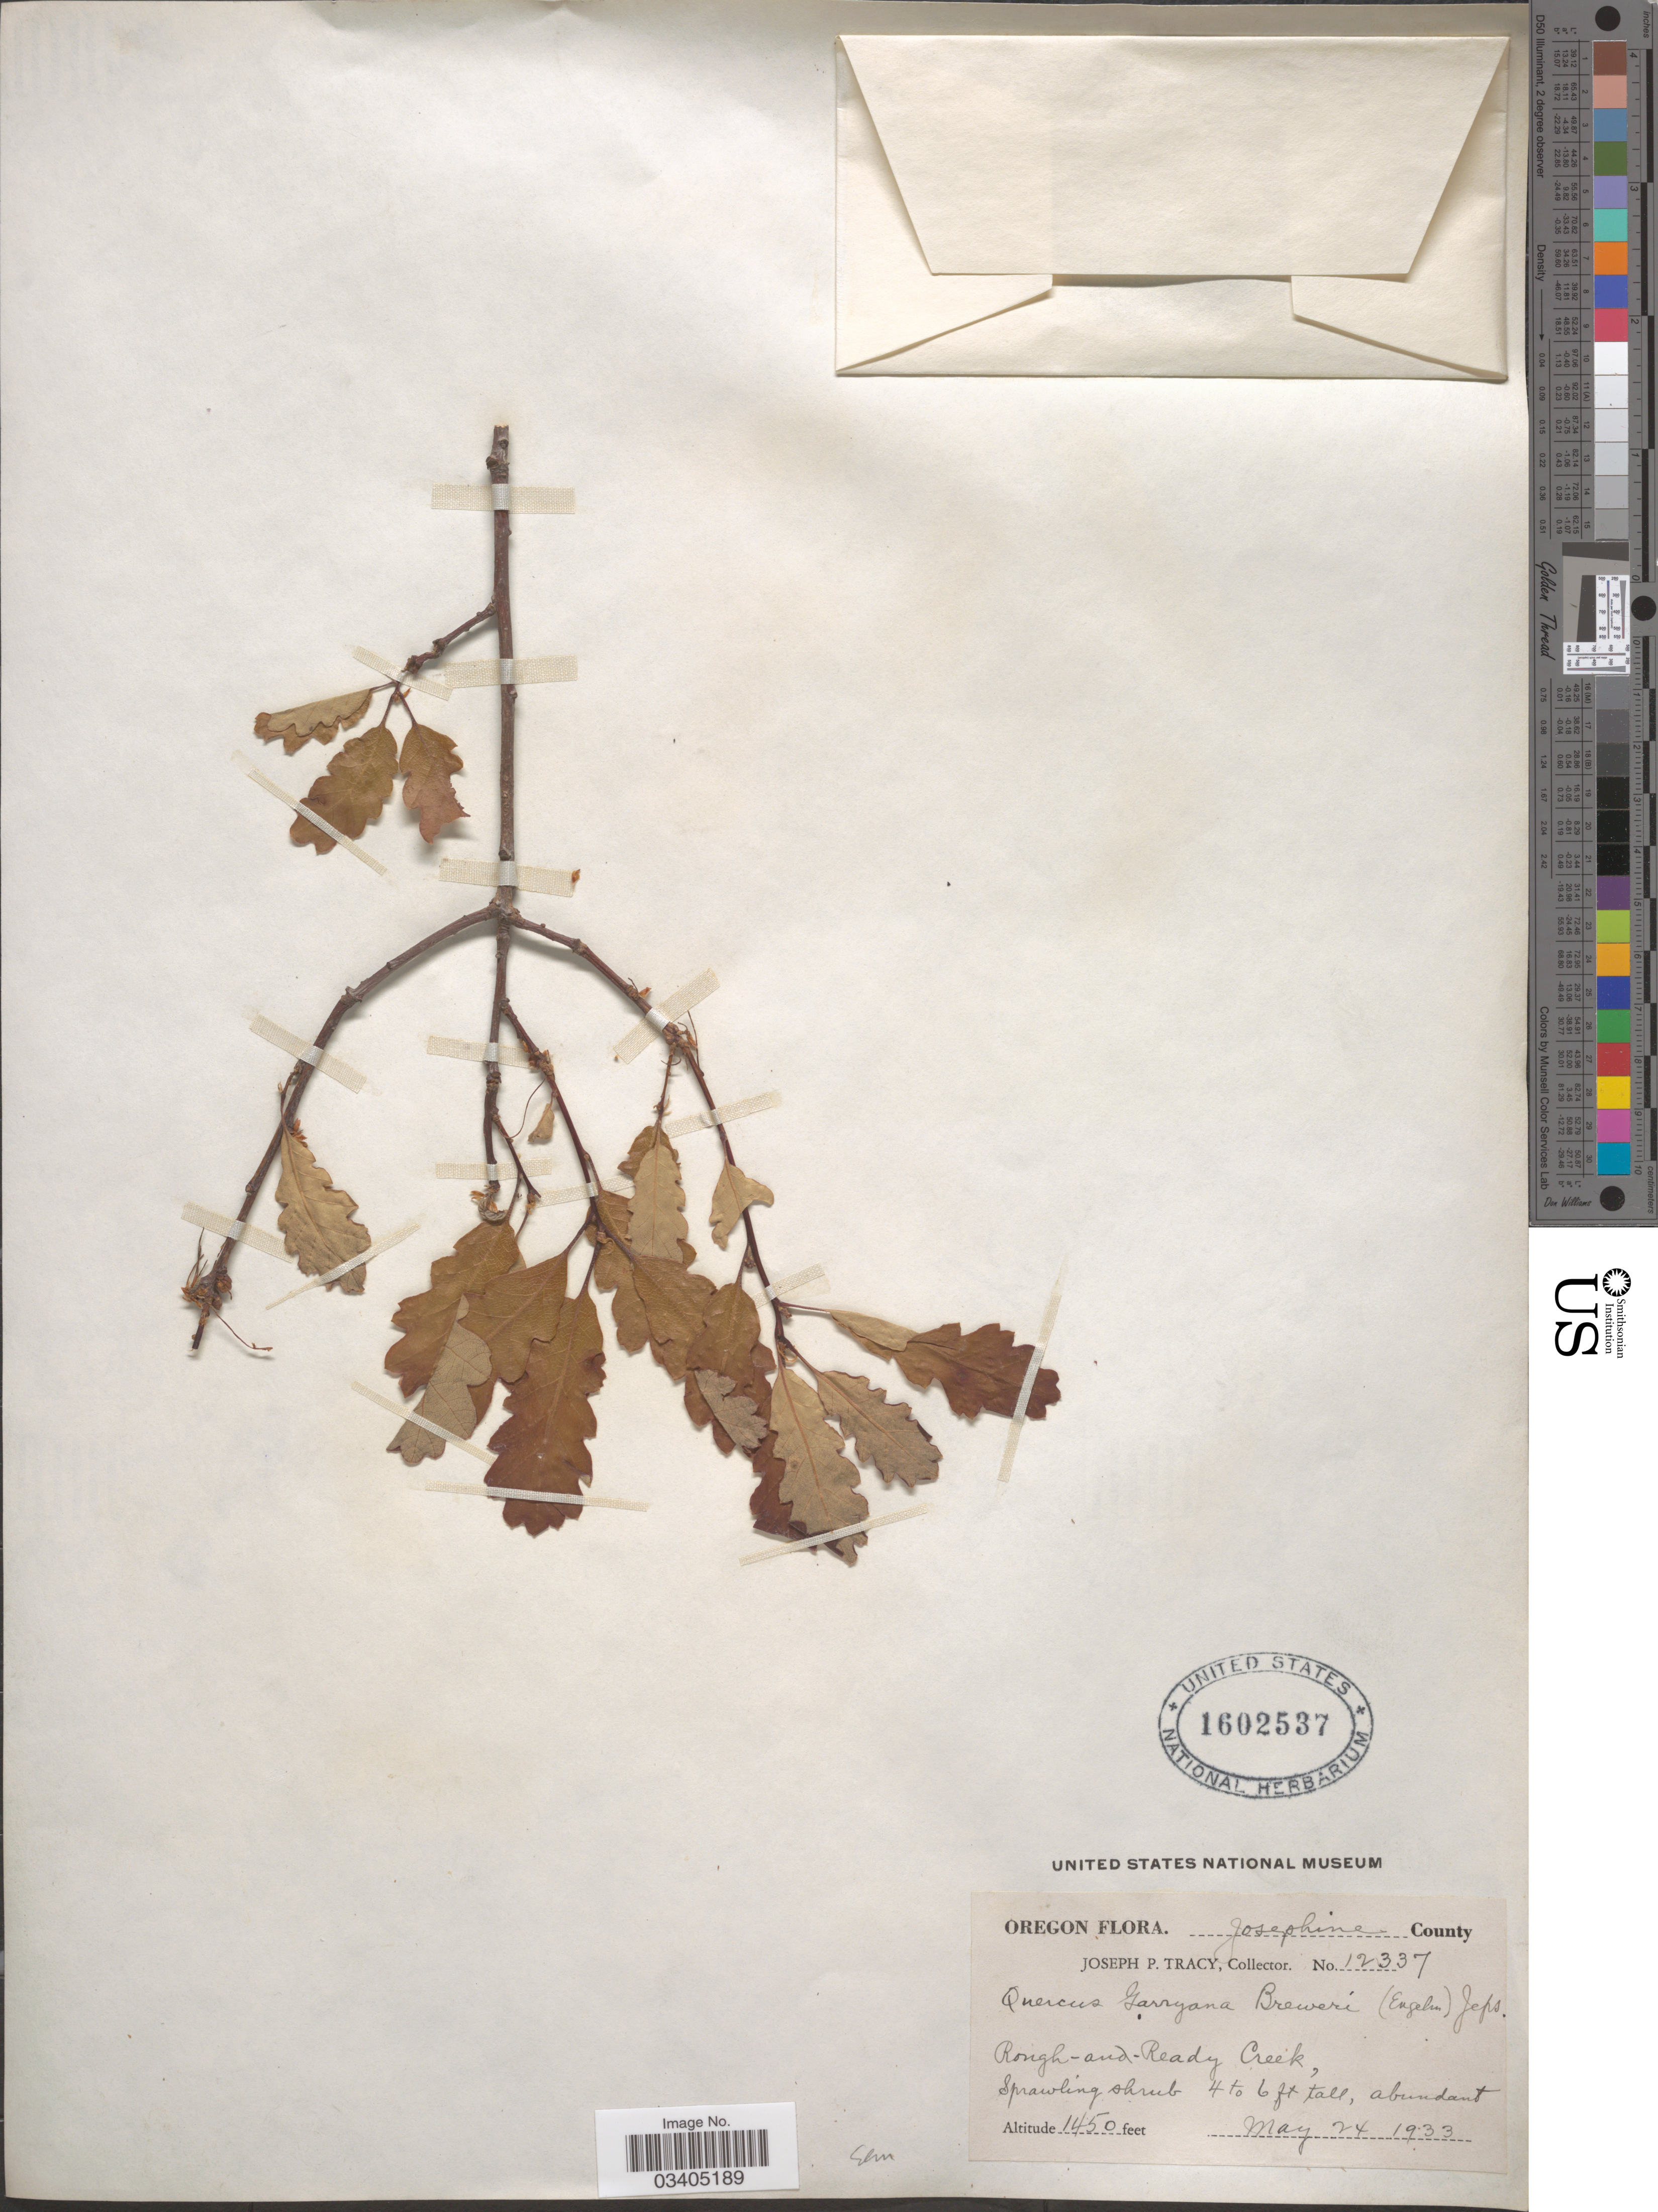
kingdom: Plantae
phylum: Tracheophyta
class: Magnoliopsida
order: Fagales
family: Fagaceae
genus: Quercus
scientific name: Quercus garryana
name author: Douglas ex Hook.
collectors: J. Tracy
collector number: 12337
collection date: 1933-05-24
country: United States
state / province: Oregon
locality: Josephine County. Rough-and-Ready Creek.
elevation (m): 442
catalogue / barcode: US 1602537